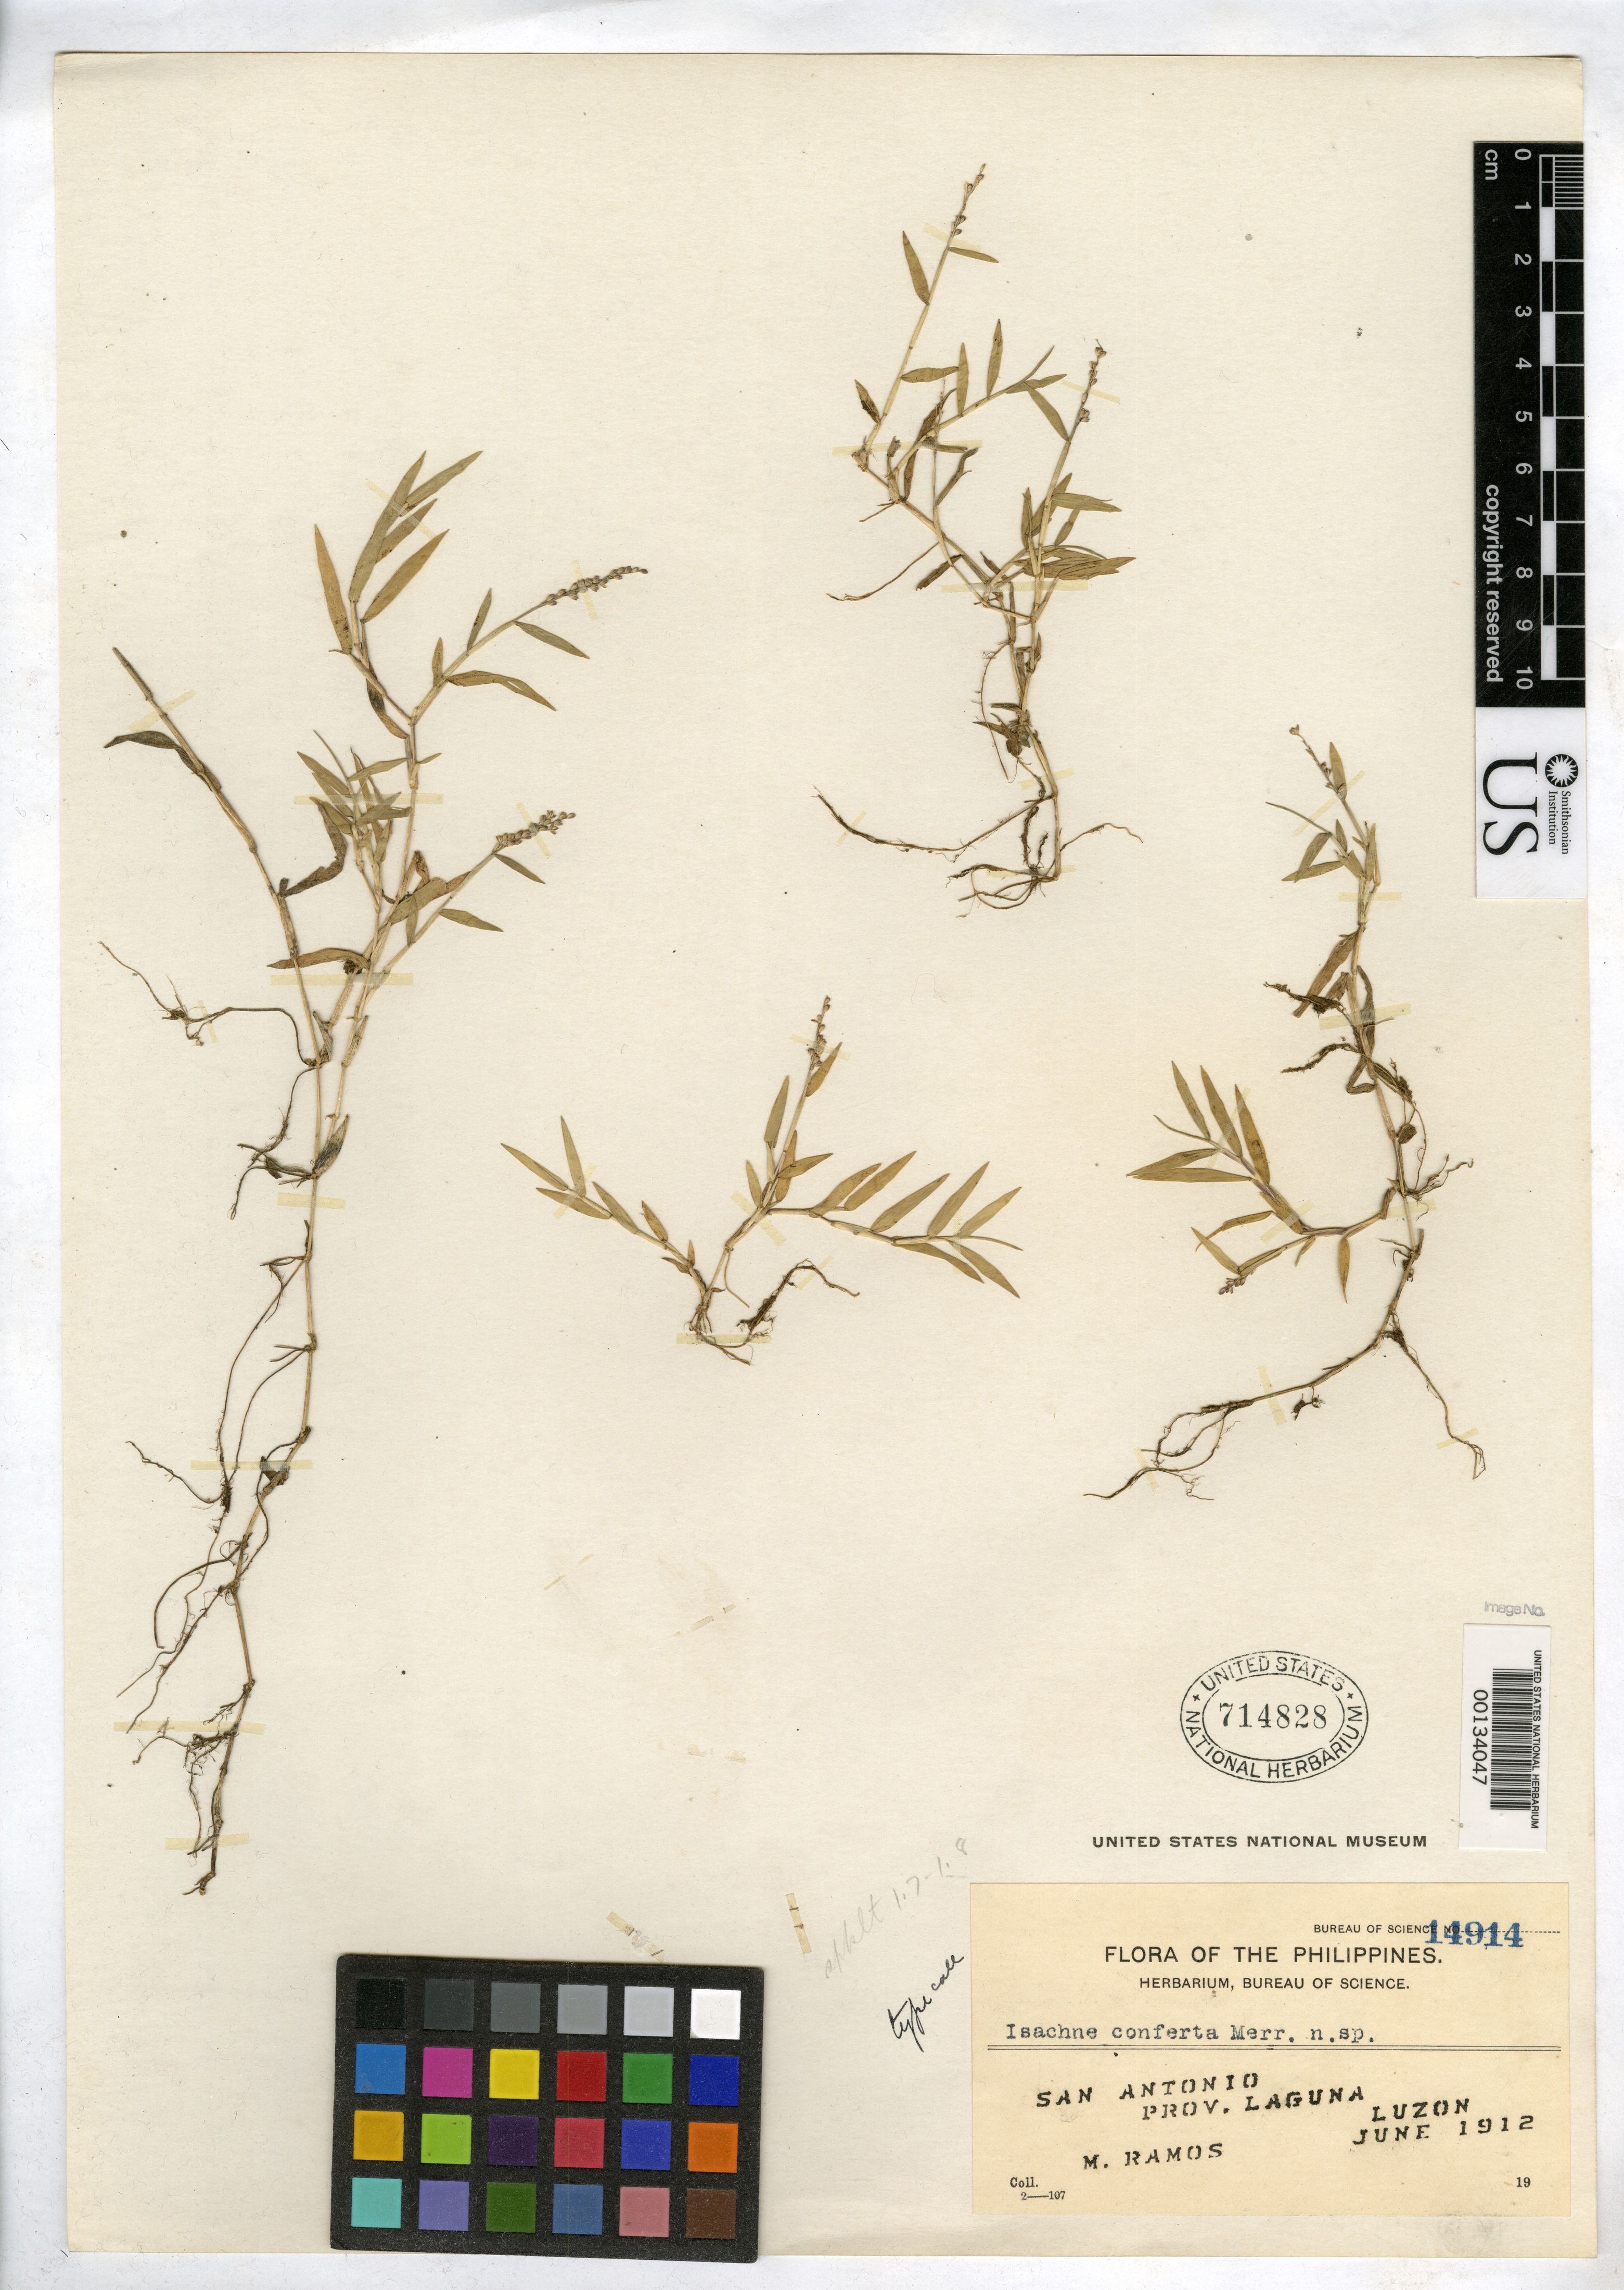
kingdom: Plantae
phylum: Tracheophyta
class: Liliopsida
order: Poales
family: Poaceae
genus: Isachne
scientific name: Isachne conferta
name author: Merr.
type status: Holotype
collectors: M. Ramos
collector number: Bur. Sci. 14914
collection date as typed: Jun 1912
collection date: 1912-06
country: Philippines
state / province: Calabarzon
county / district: Laguna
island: Luzon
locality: Dahican River, San Antonio.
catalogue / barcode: US 714828